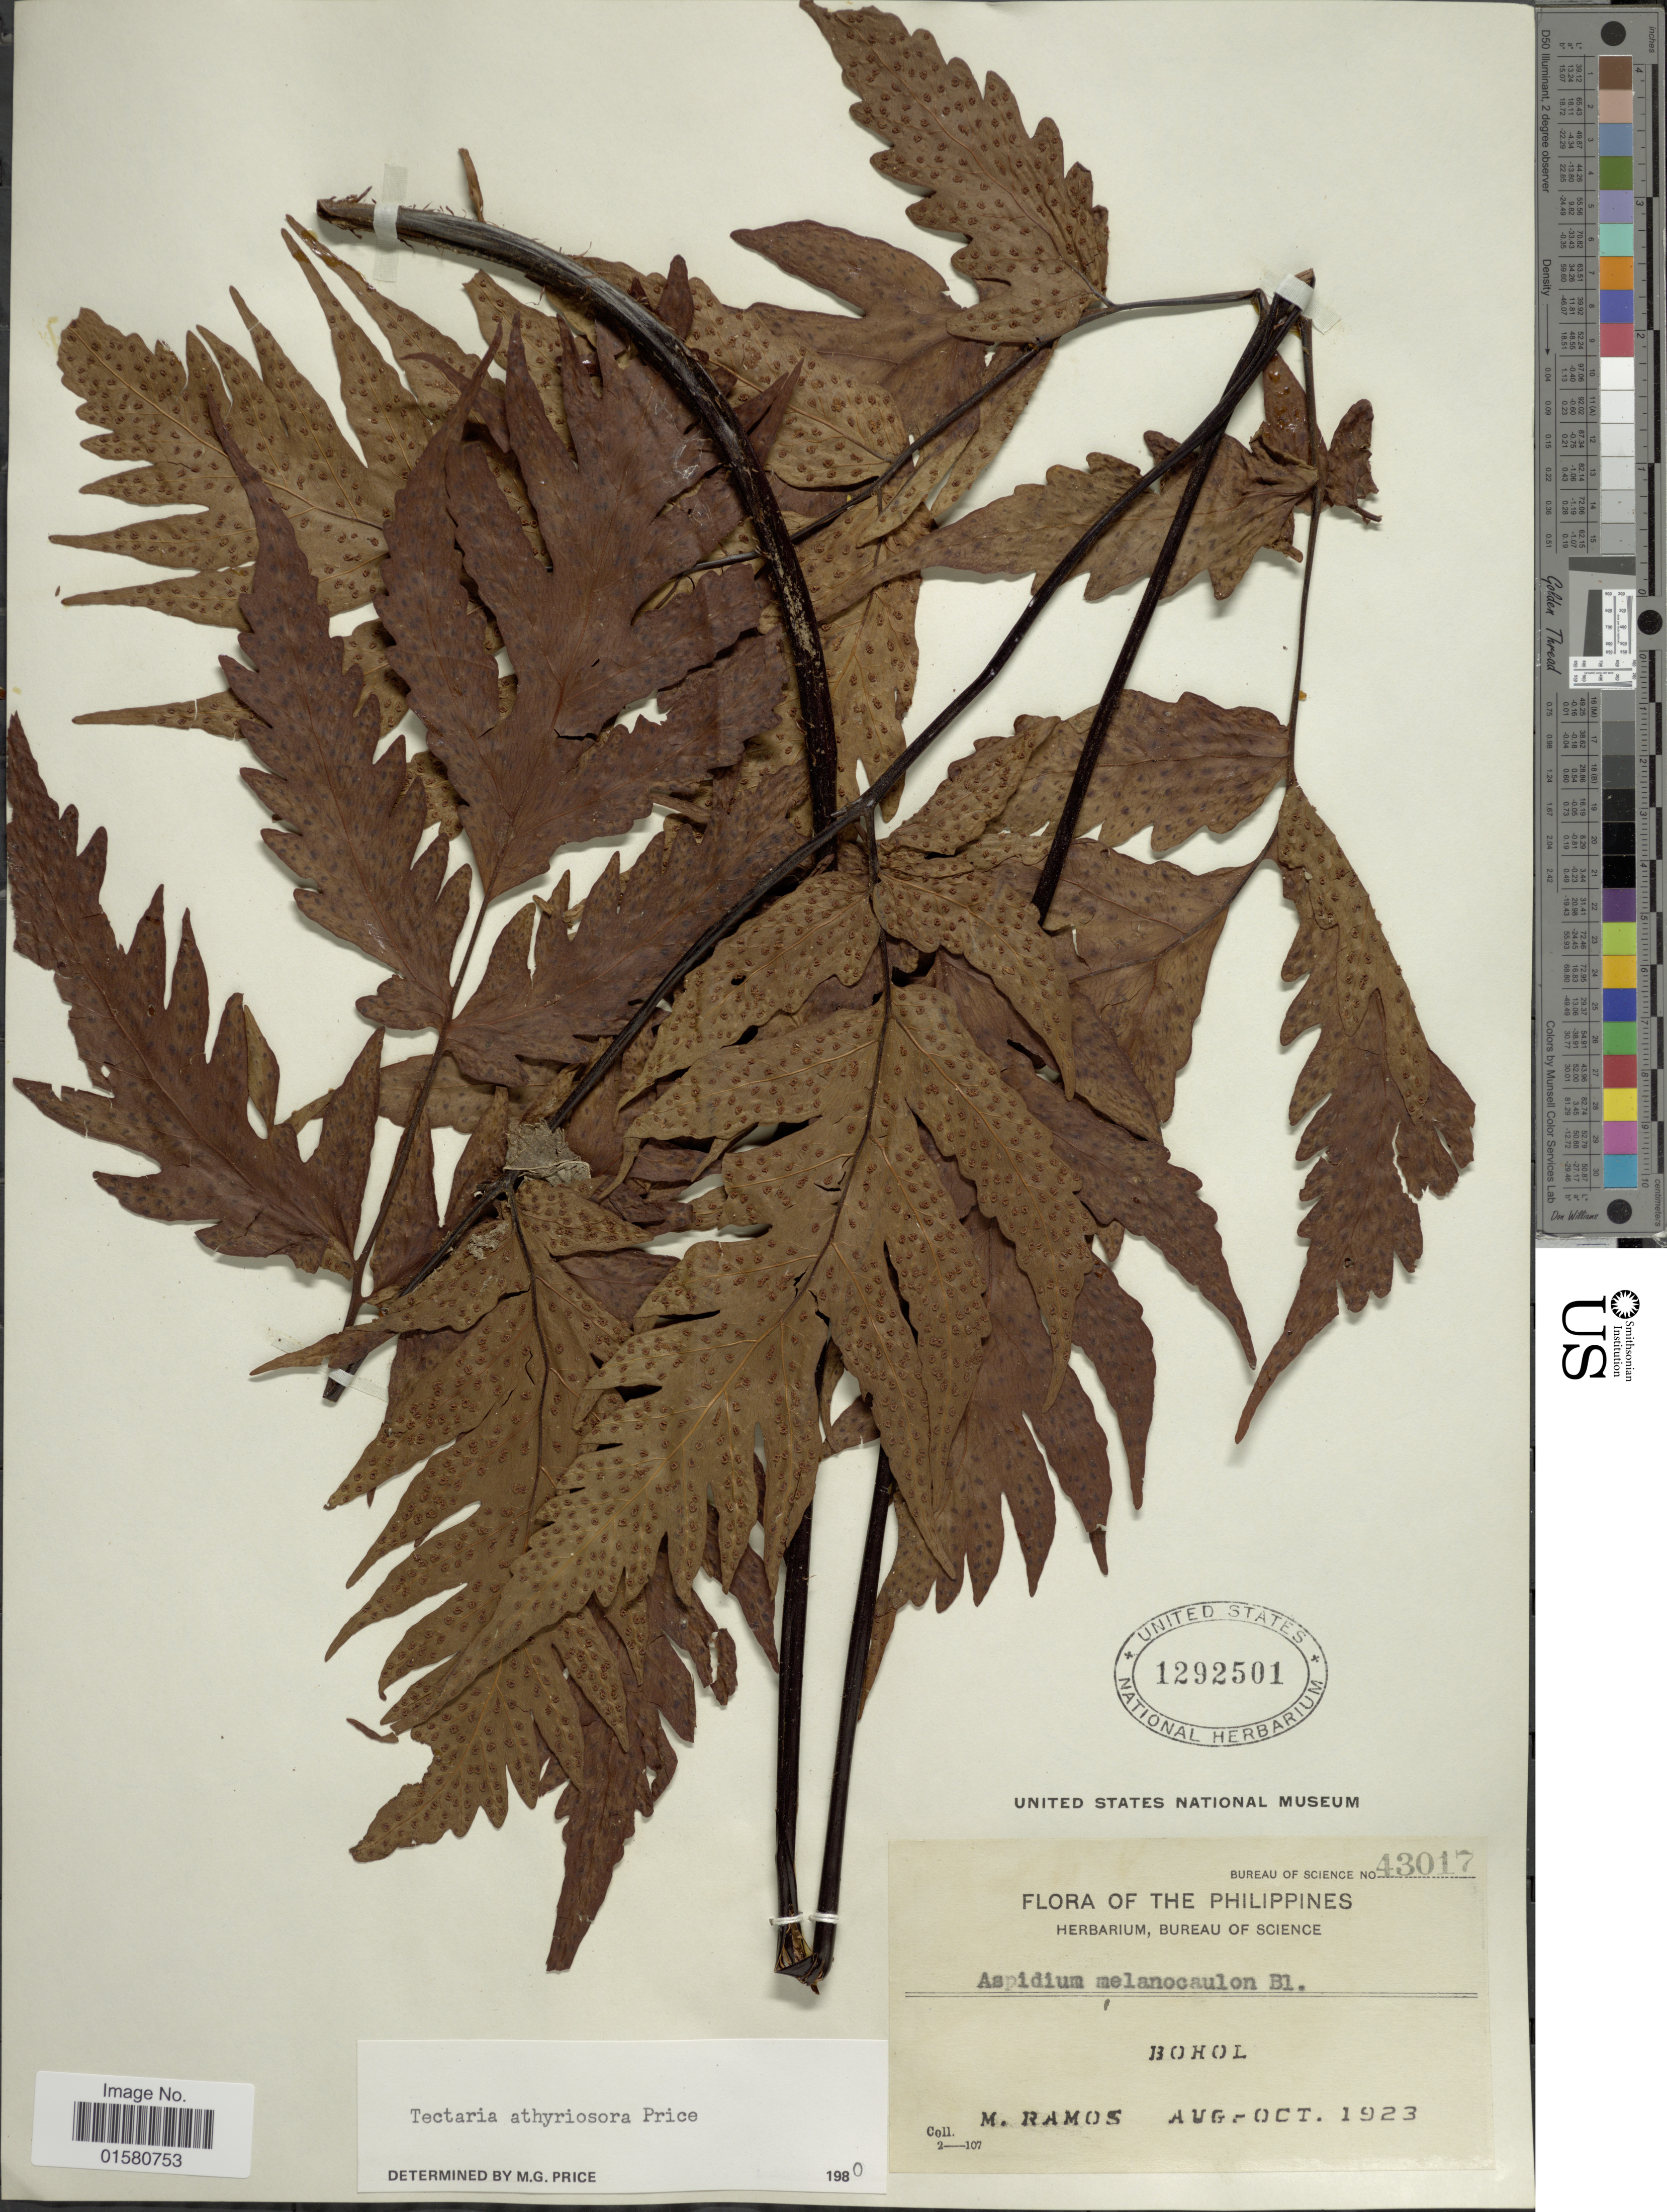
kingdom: Plantae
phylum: Tracheophyta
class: Polypodiopsida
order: Polypodiales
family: Tectariaceae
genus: Tectaria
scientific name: Tectaria athyriosora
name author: M.G. Price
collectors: M. Ramos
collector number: Bureau of Science 43017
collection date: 1923-07/1923-10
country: Philippines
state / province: Central Visayas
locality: Bohol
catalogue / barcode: US 1292501